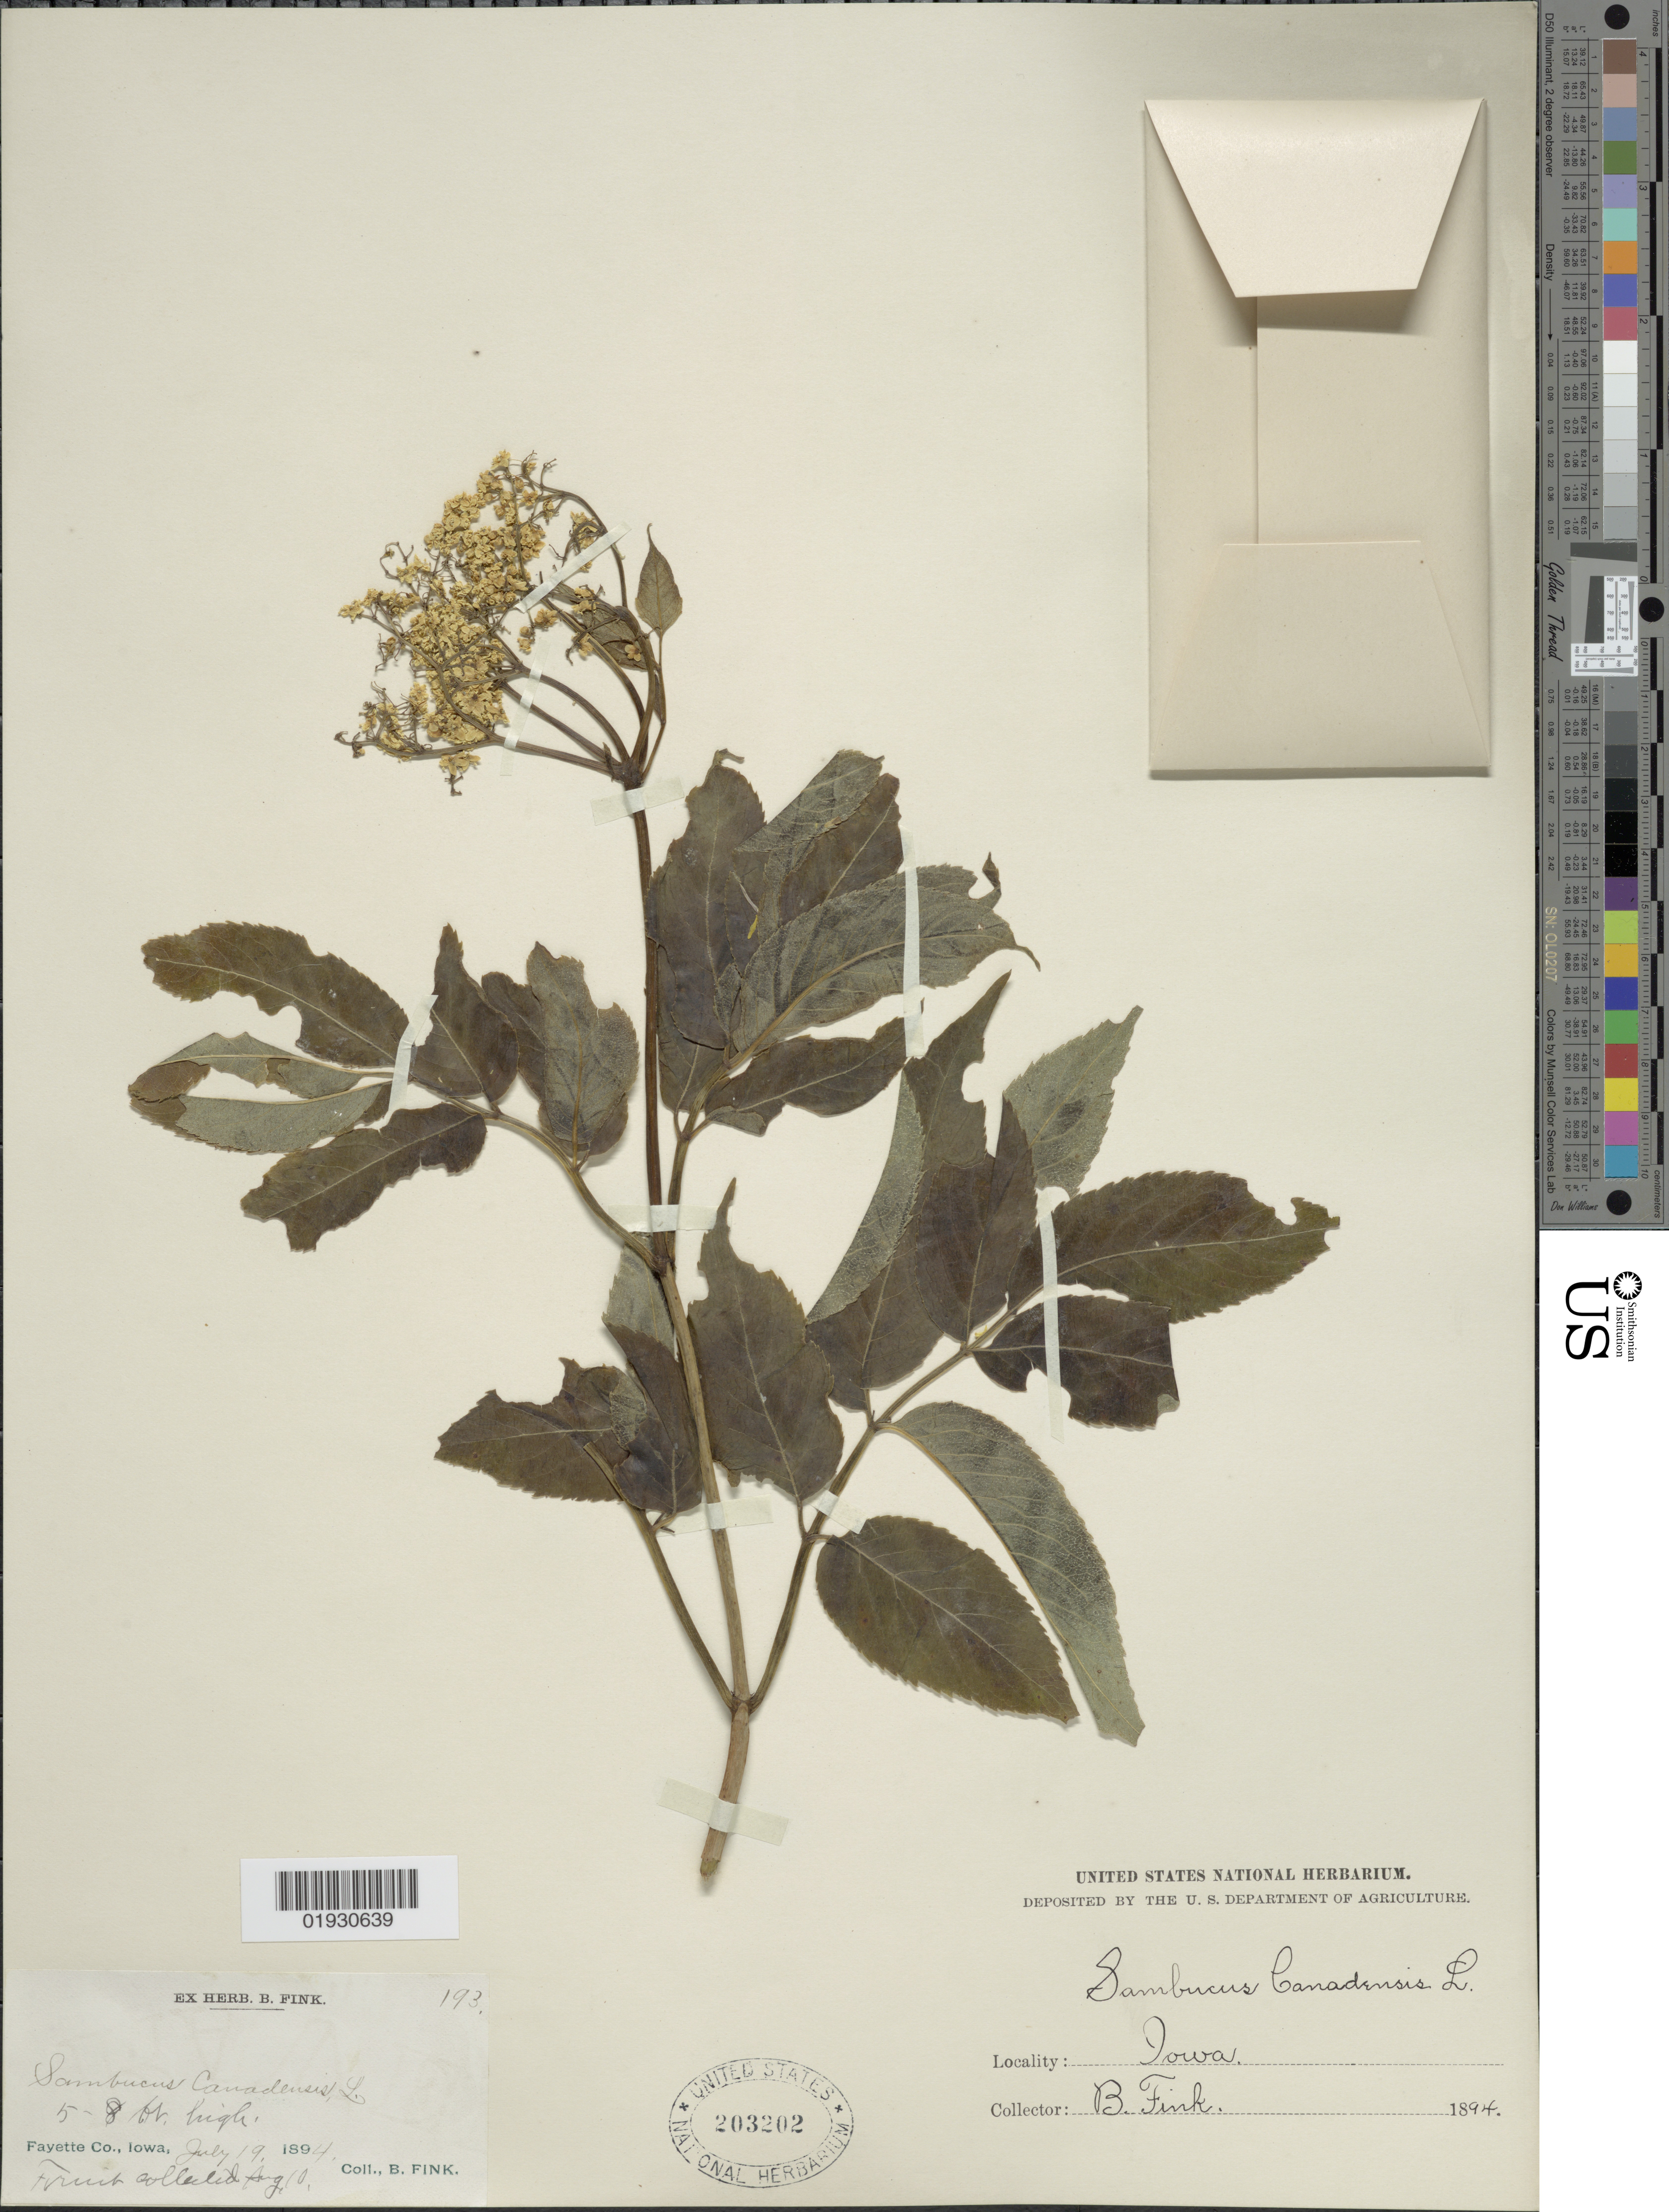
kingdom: Plantae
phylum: Tracheophyta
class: Magnoliopsida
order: Dipsacales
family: Viburnaceae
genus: Sambucus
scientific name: Sambucus canadensis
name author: L.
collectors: B. Fink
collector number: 193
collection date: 1894-07-19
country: United States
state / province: Iowa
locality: Fayette Co.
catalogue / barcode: US 203202